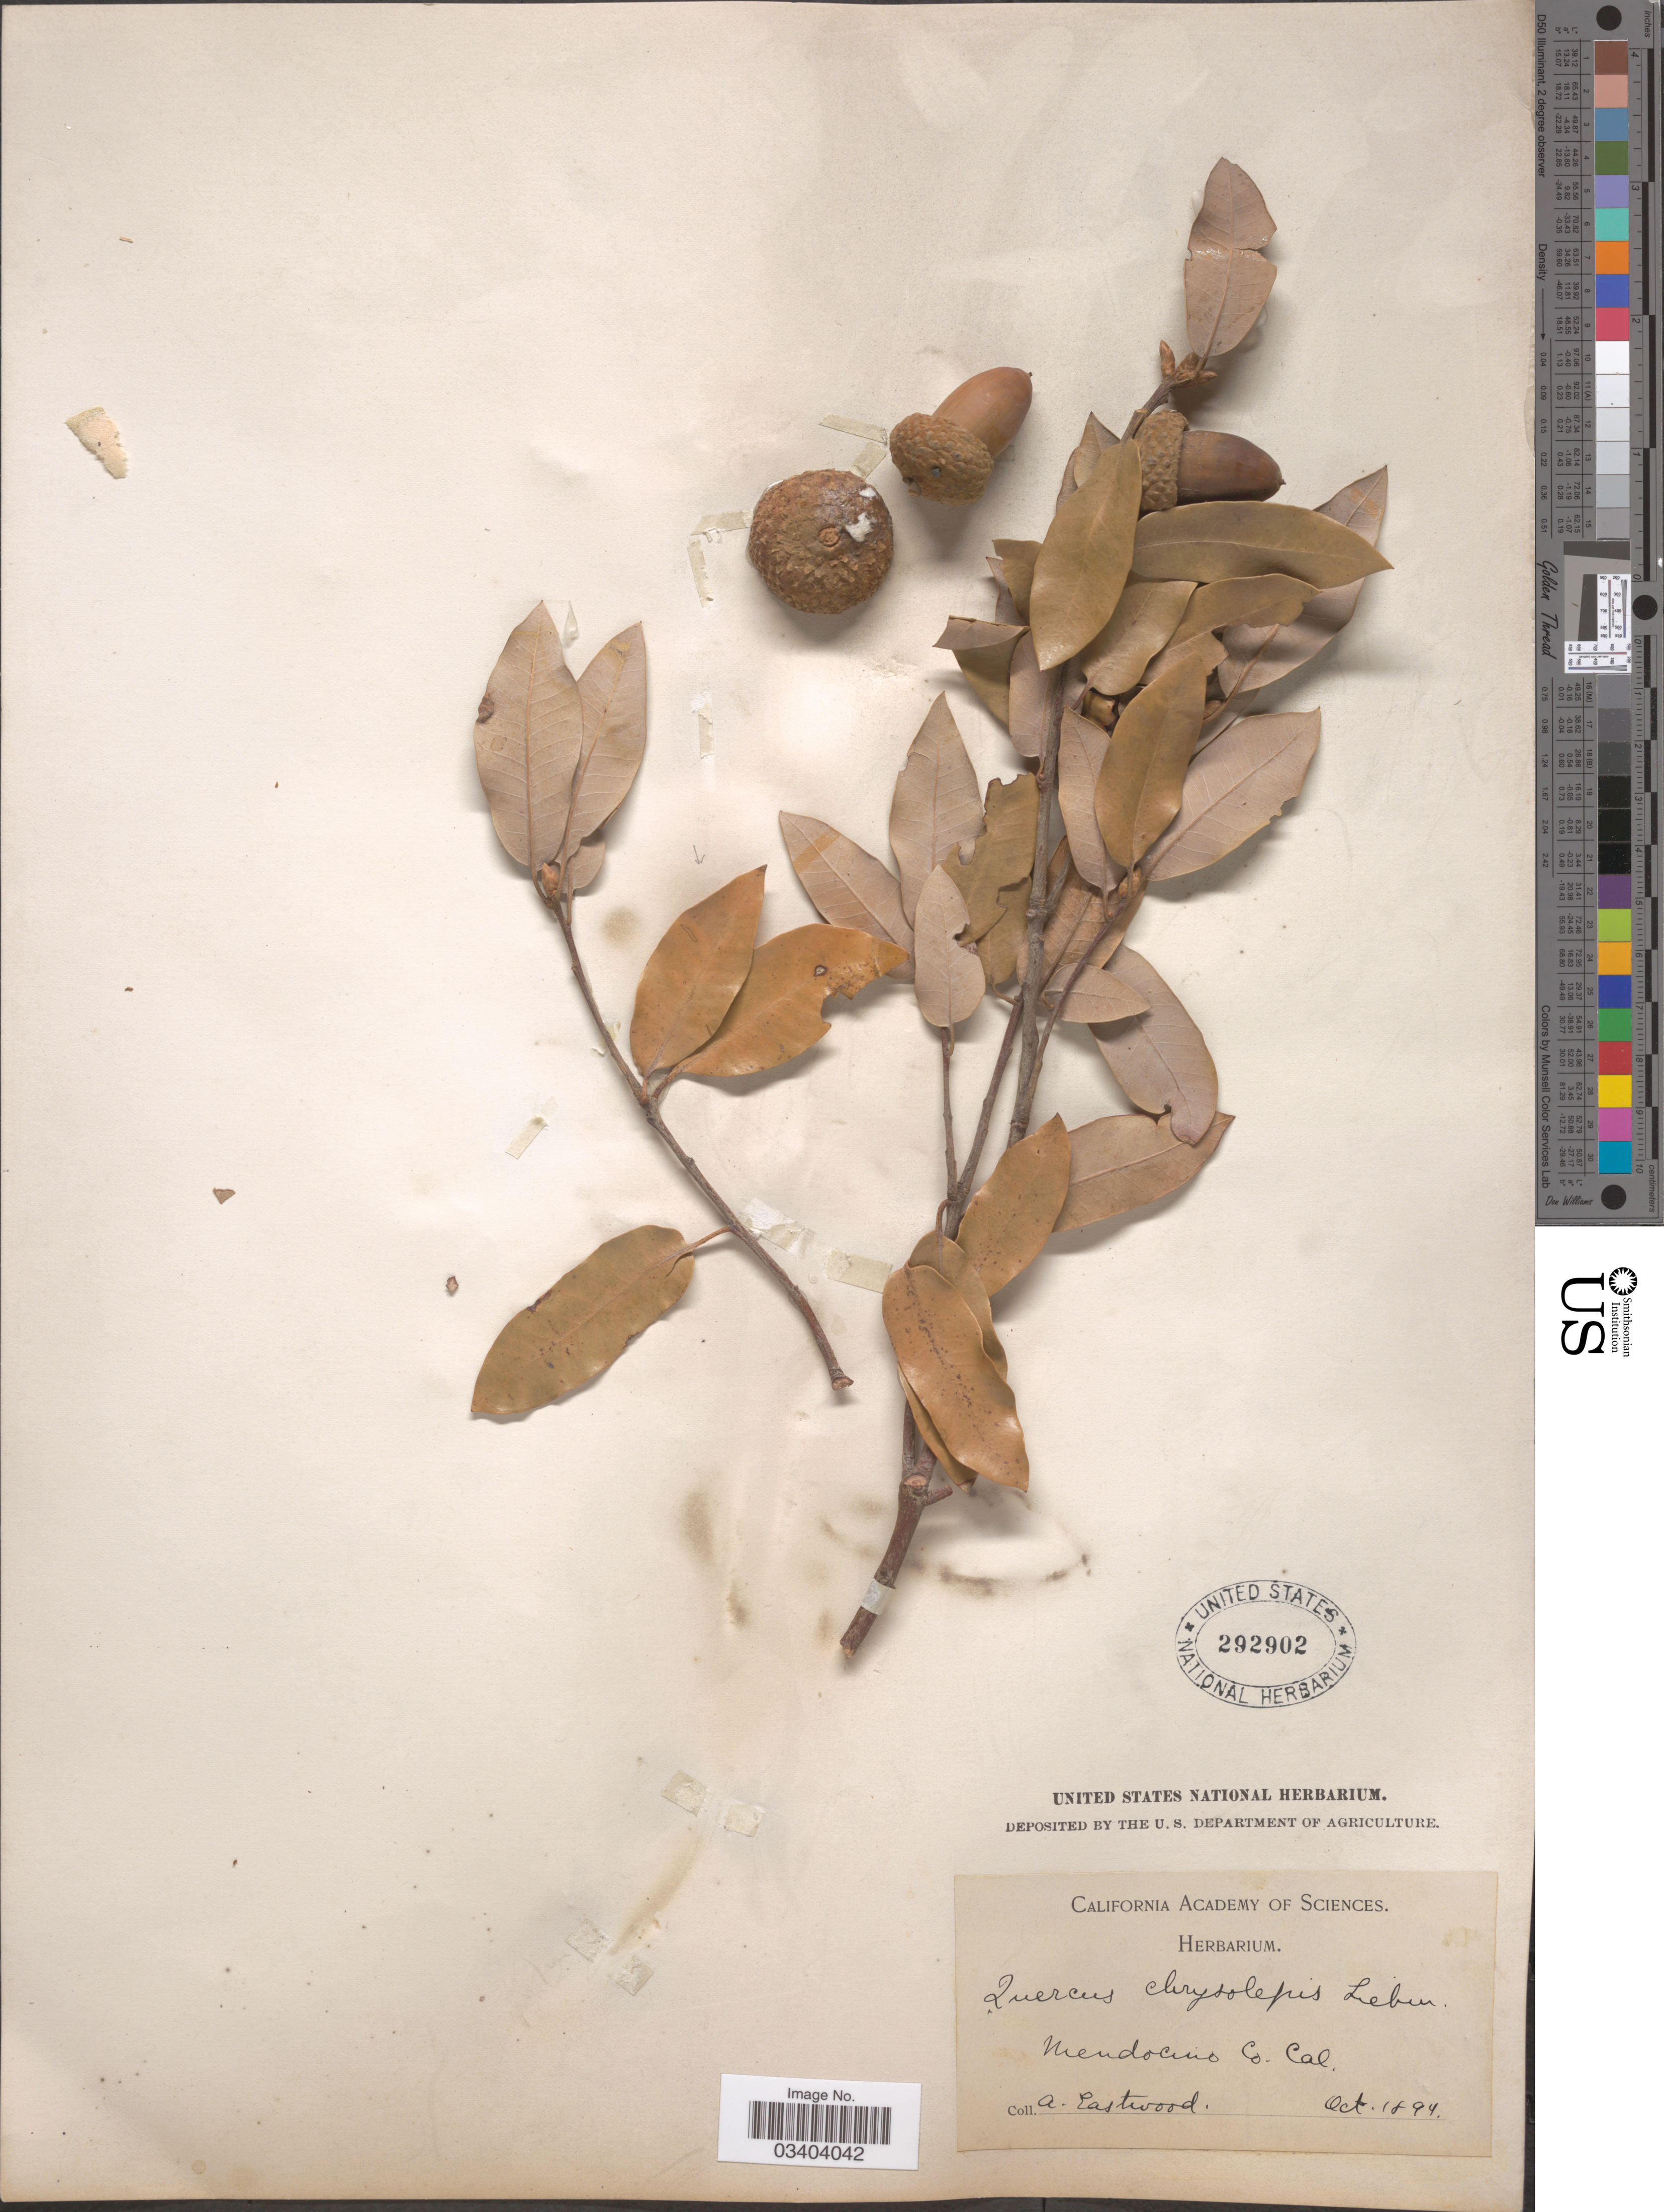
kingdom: Plantae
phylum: Tracheophyta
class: Magnoliopsida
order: Fagales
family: Fagaceae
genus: Quercus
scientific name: Quercus chrysolepis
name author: Liebm.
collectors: A. Eastwood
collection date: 1894-10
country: United States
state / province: California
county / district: Mendocino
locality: Mendocino Co.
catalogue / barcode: US 292902